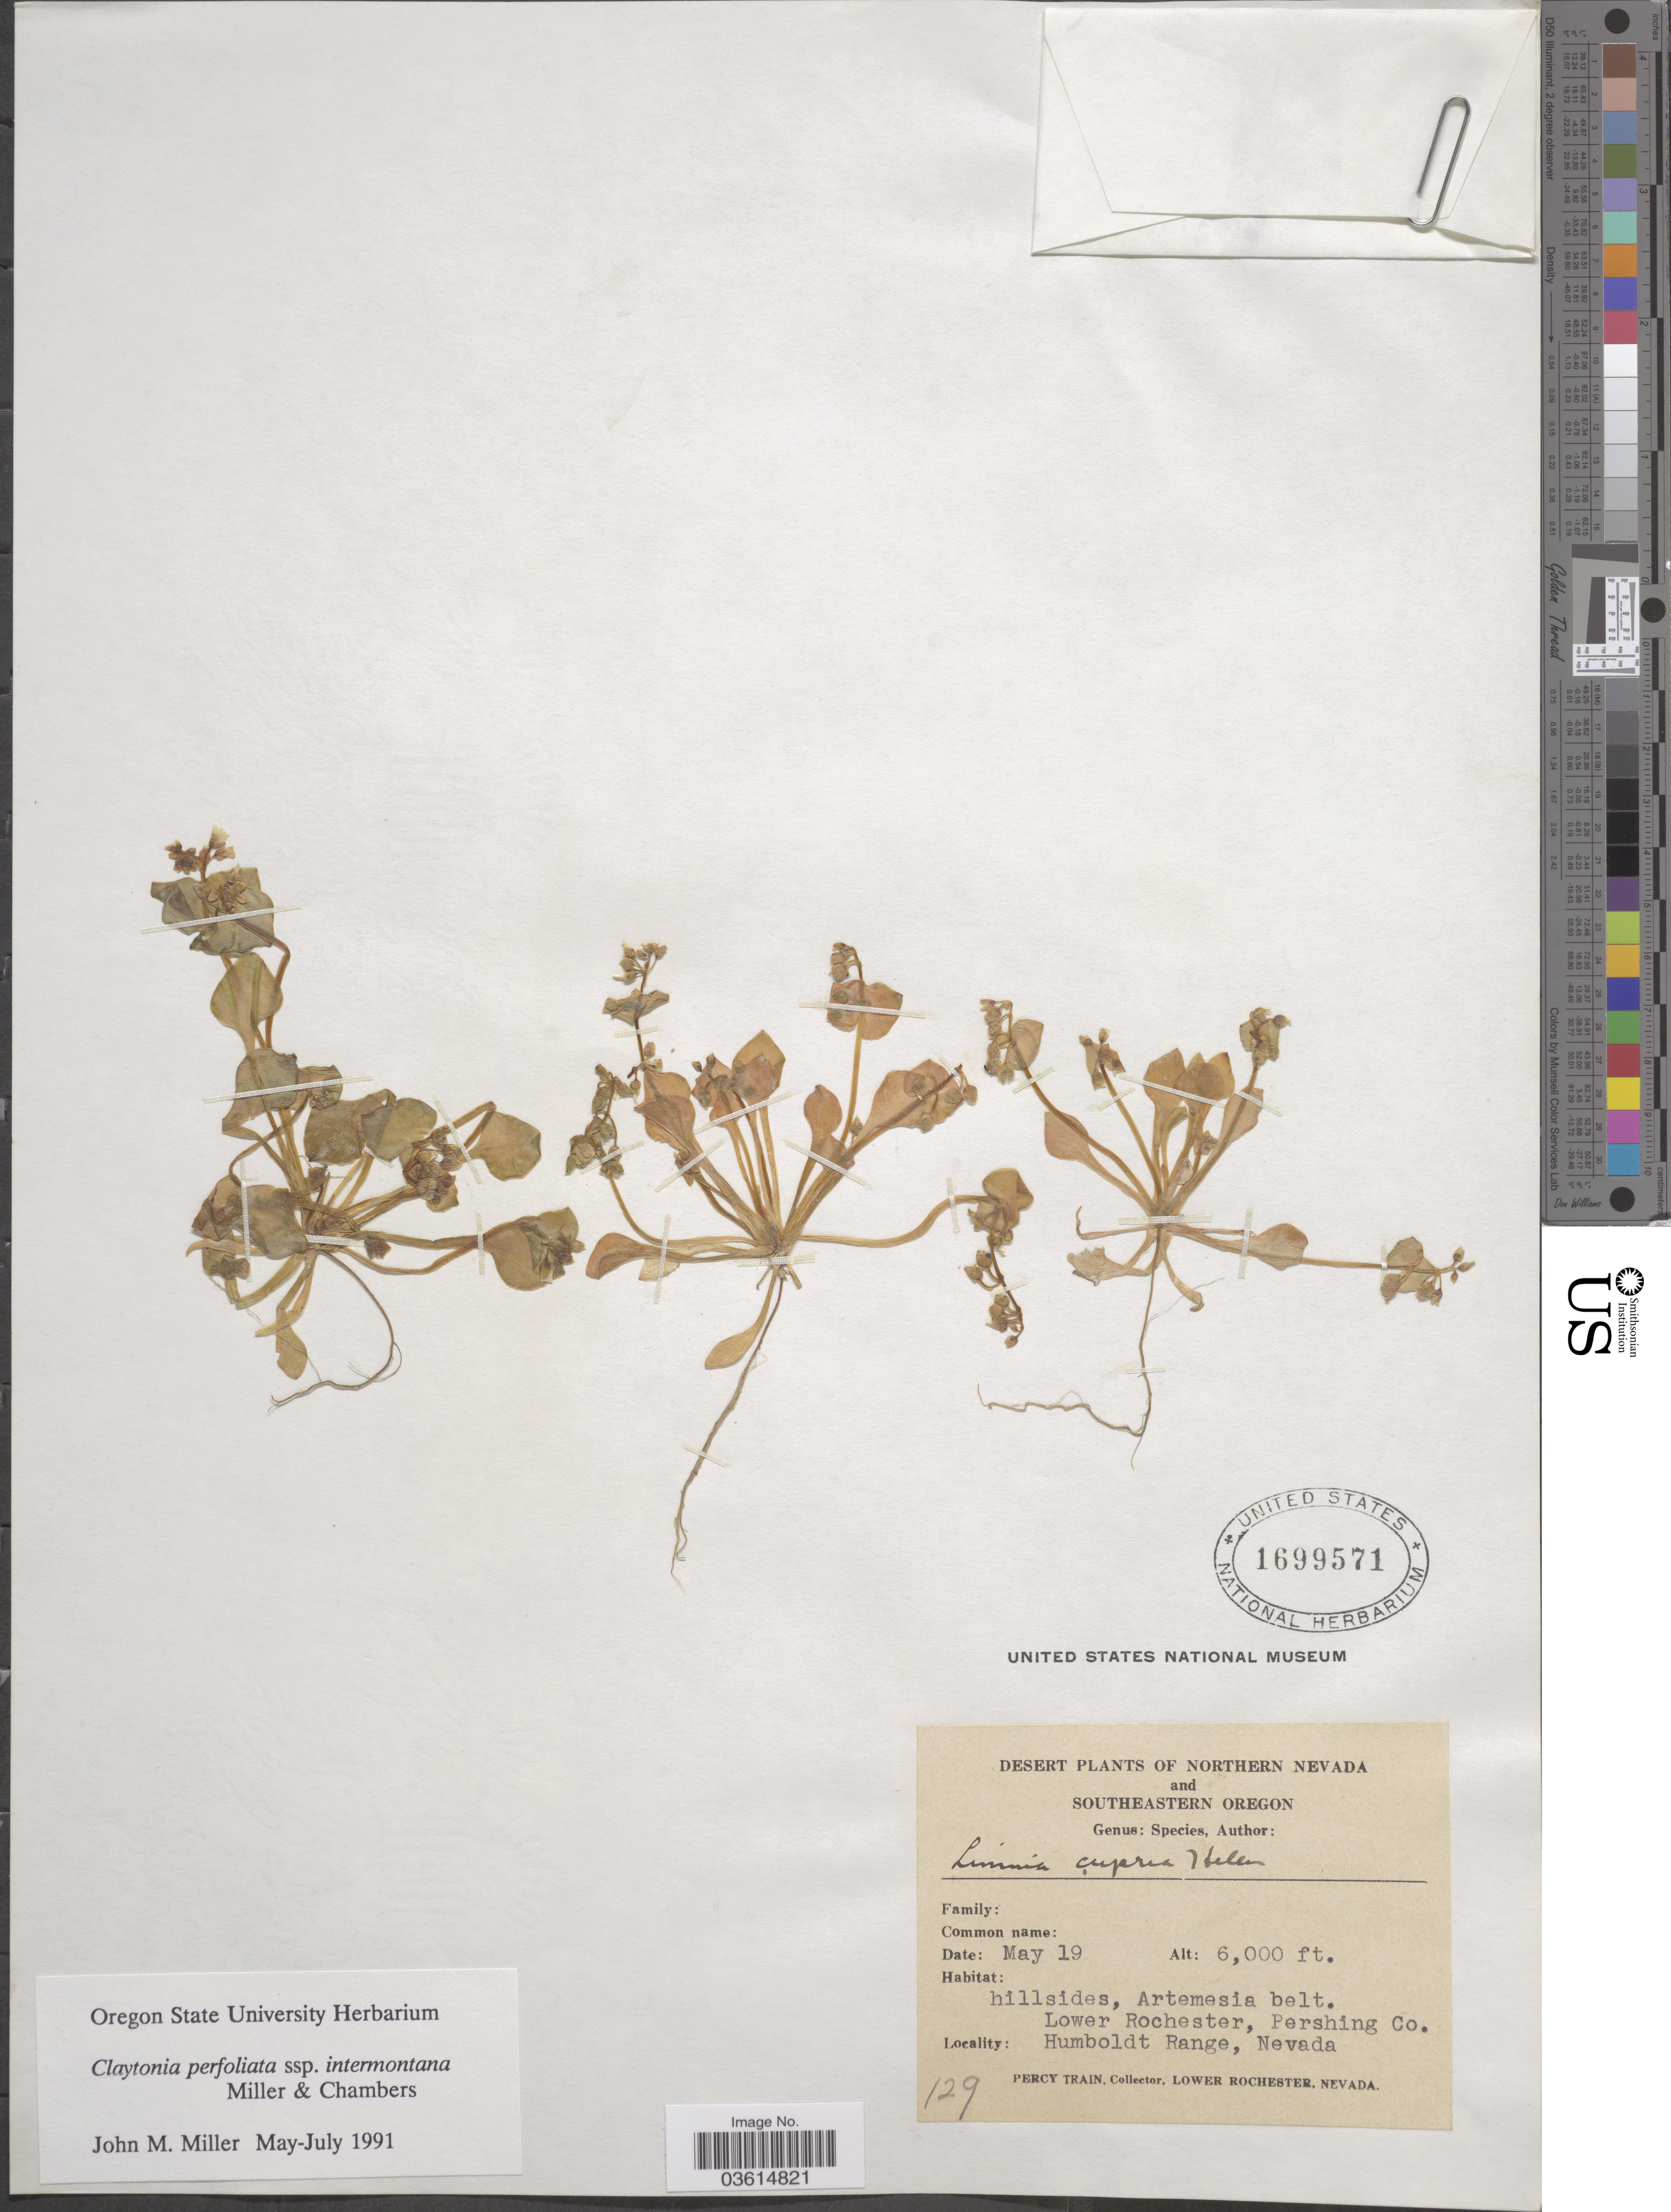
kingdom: Plantae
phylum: Tracheophyta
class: Magnoliopsida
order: Caryophyllales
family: Montiaceae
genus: Claytonia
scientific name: Claytonia perfoliata subsp. intermontana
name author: Mill. & Chambers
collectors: P. Train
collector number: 129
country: United States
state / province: Nevada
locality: Desert of Northern Nevada. Lower Rochester, Pershing Co. Humboldt Range.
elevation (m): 1829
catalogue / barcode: US 1699571